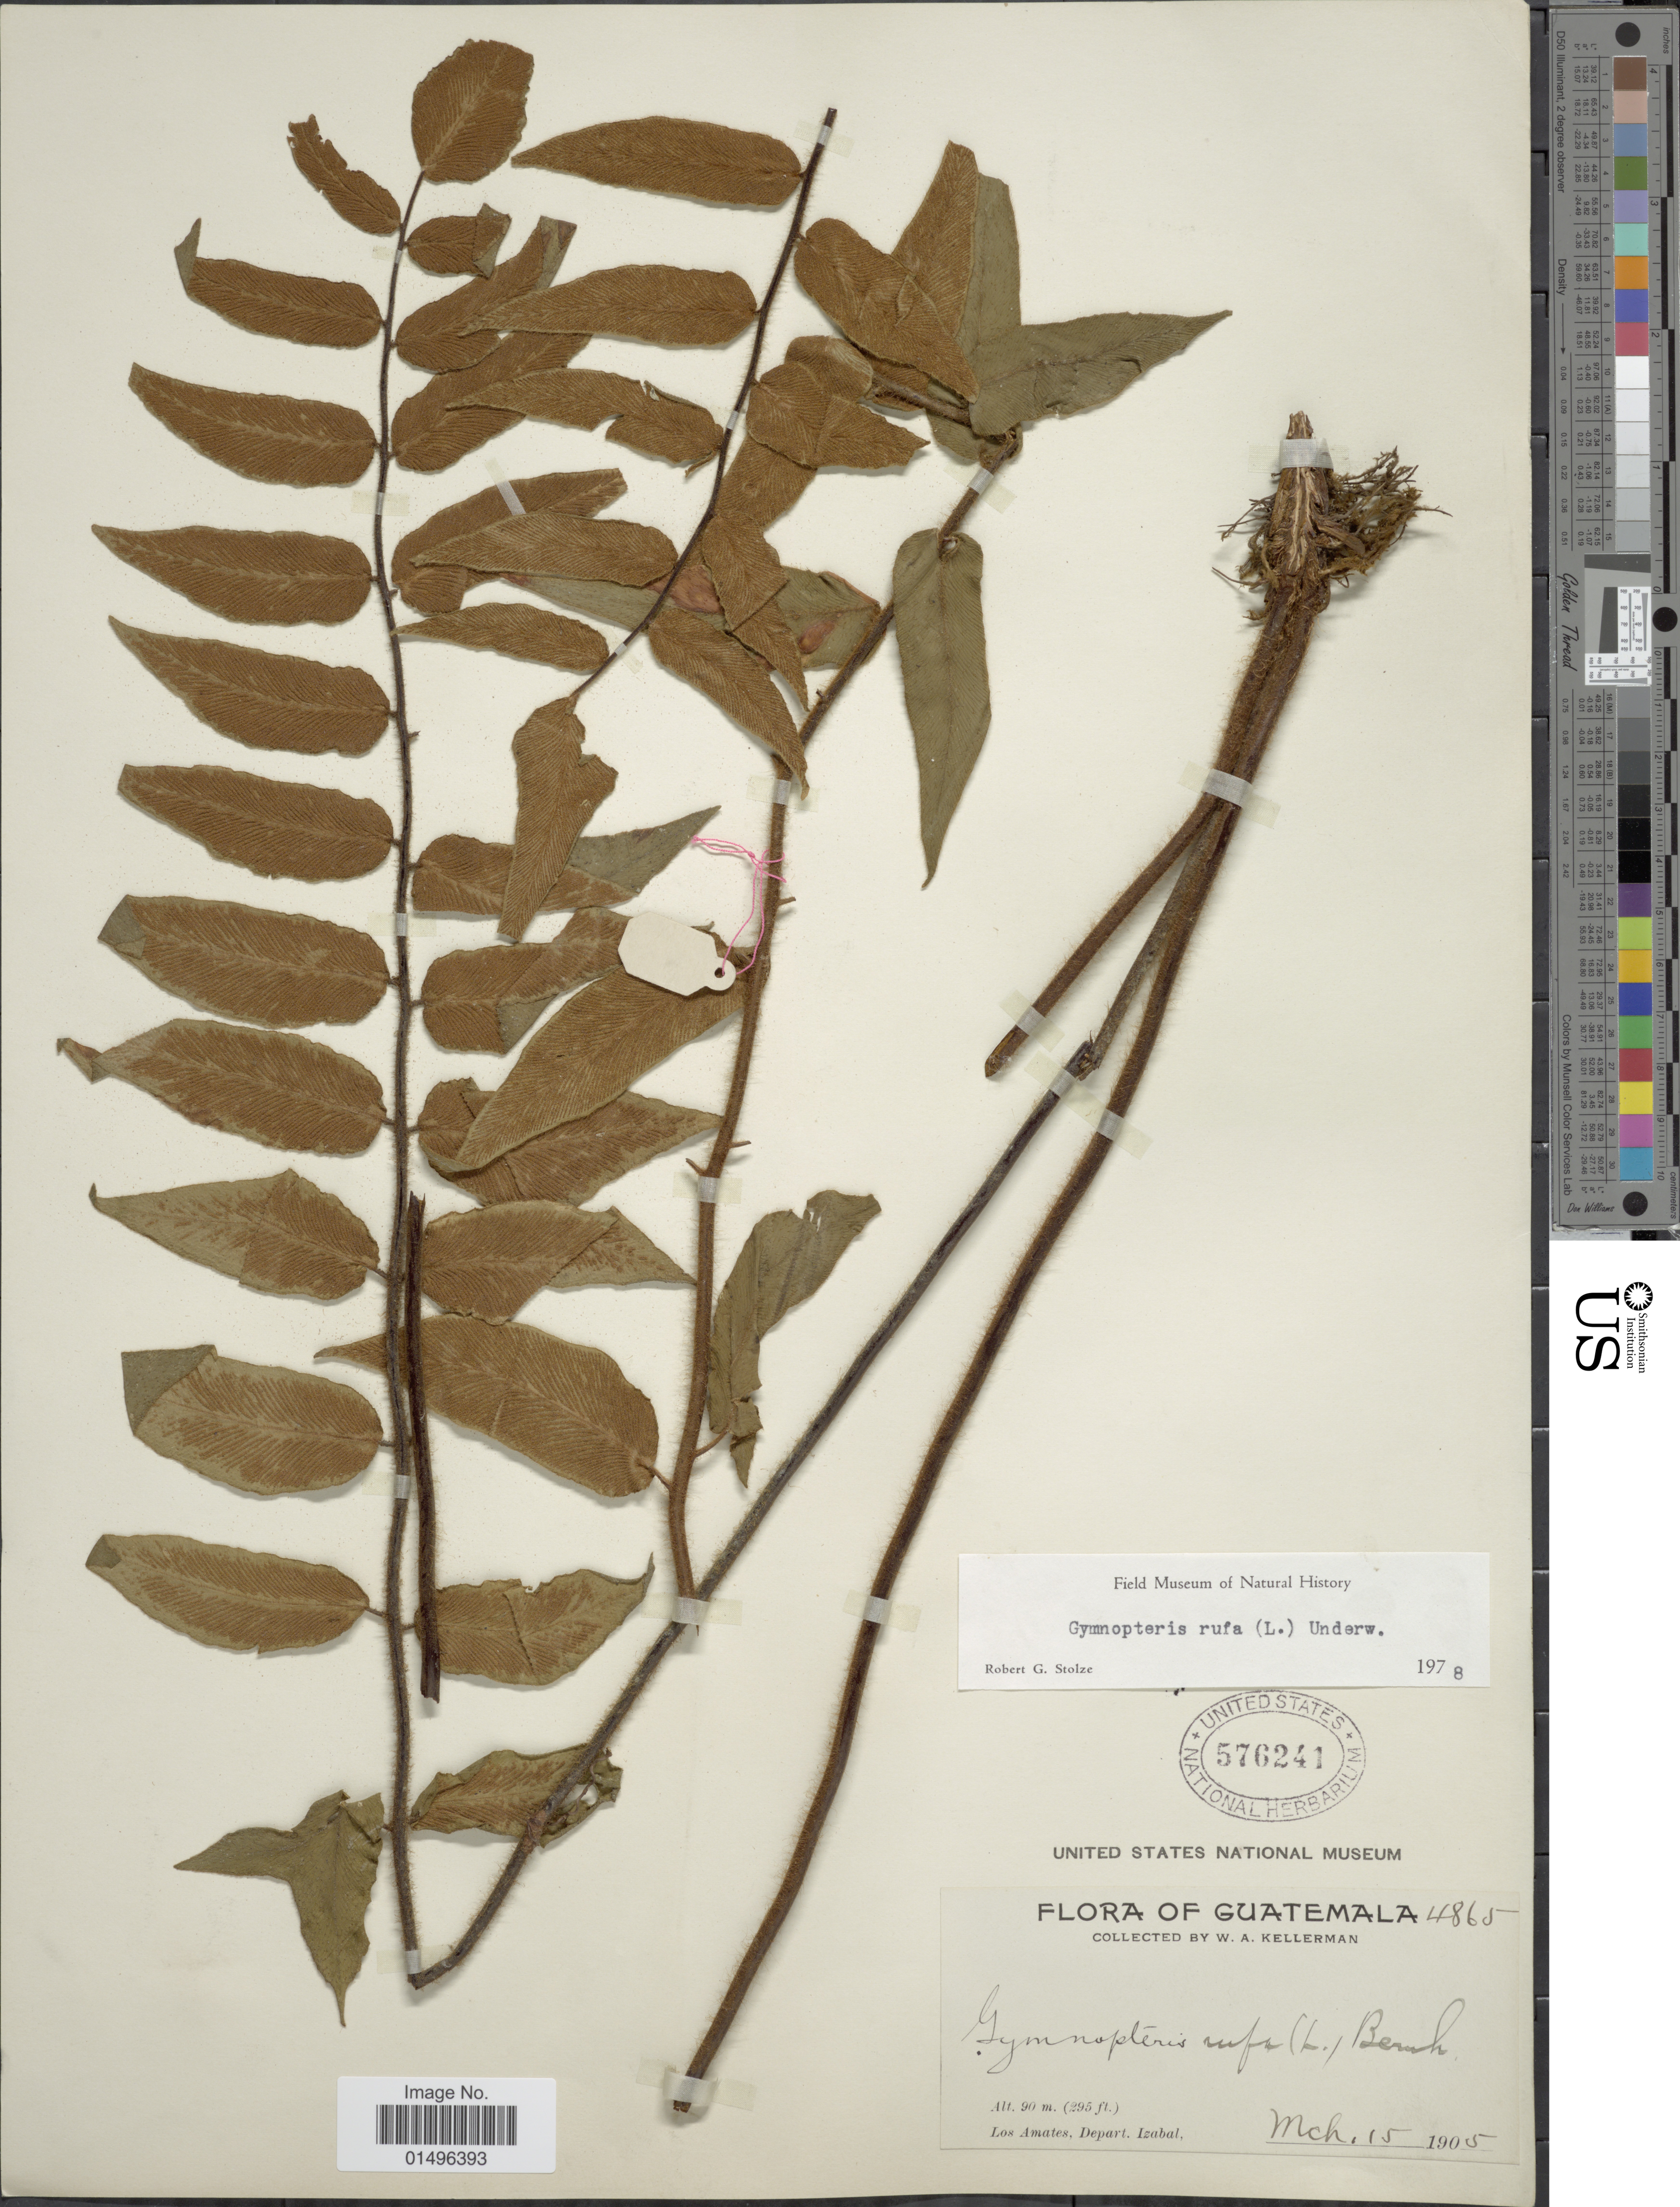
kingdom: Plantae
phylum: Tracheophyta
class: Polypodiopsida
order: Polypodiales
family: Pteridaceae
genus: Hemionitis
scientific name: Hemionitis rufa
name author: (L.) Sw.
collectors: W. Kellerman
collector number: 4865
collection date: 1905-03-15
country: Guatemala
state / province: Izabal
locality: Los Amates, Depart. Izabal.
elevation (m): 90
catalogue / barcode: US 576241